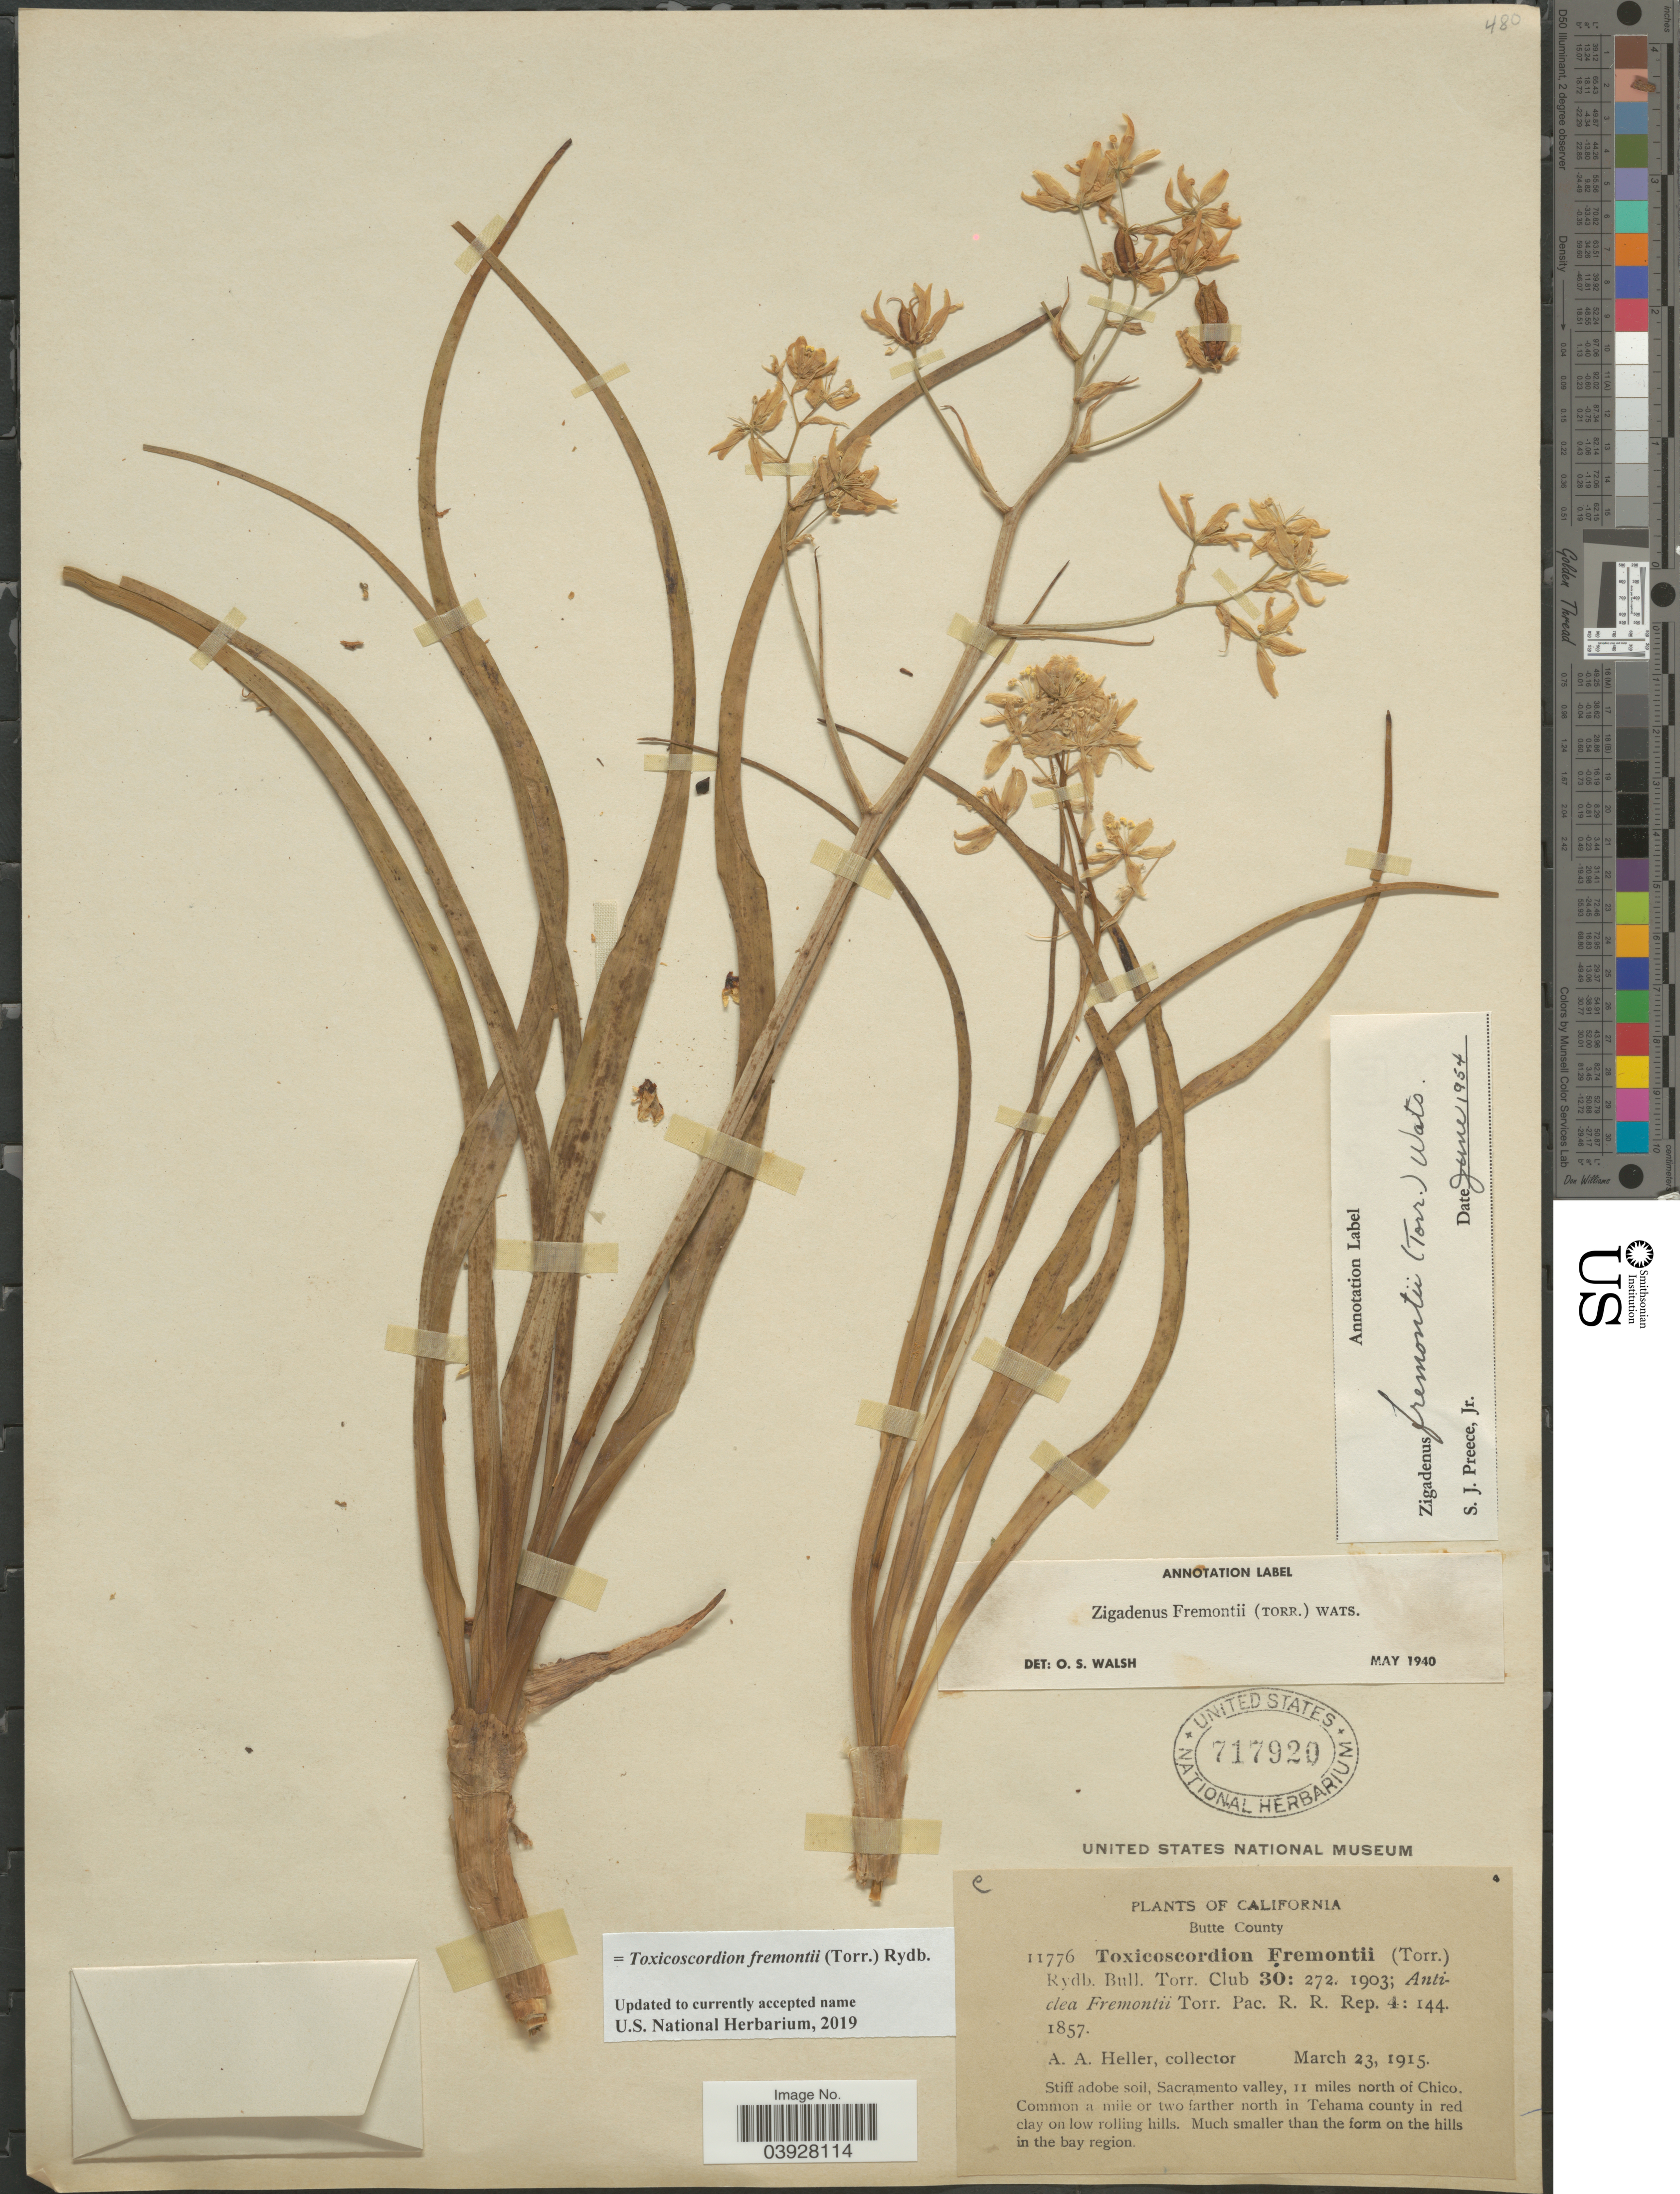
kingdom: Plantae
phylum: Tracheophyta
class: Liliopsida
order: Liliales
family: Melanthiaceae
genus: Toxicoscordion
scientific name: Toxicoscordion fremontii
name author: (Torr.) Rydb.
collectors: A. A. Heller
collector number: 11776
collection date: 1915-03-23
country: United States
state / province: California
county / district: Butte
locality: Butte County. Sacramento valley, 11 miles north of Chico. A mile or two farther north in Tehama county.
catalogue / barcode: US 717920